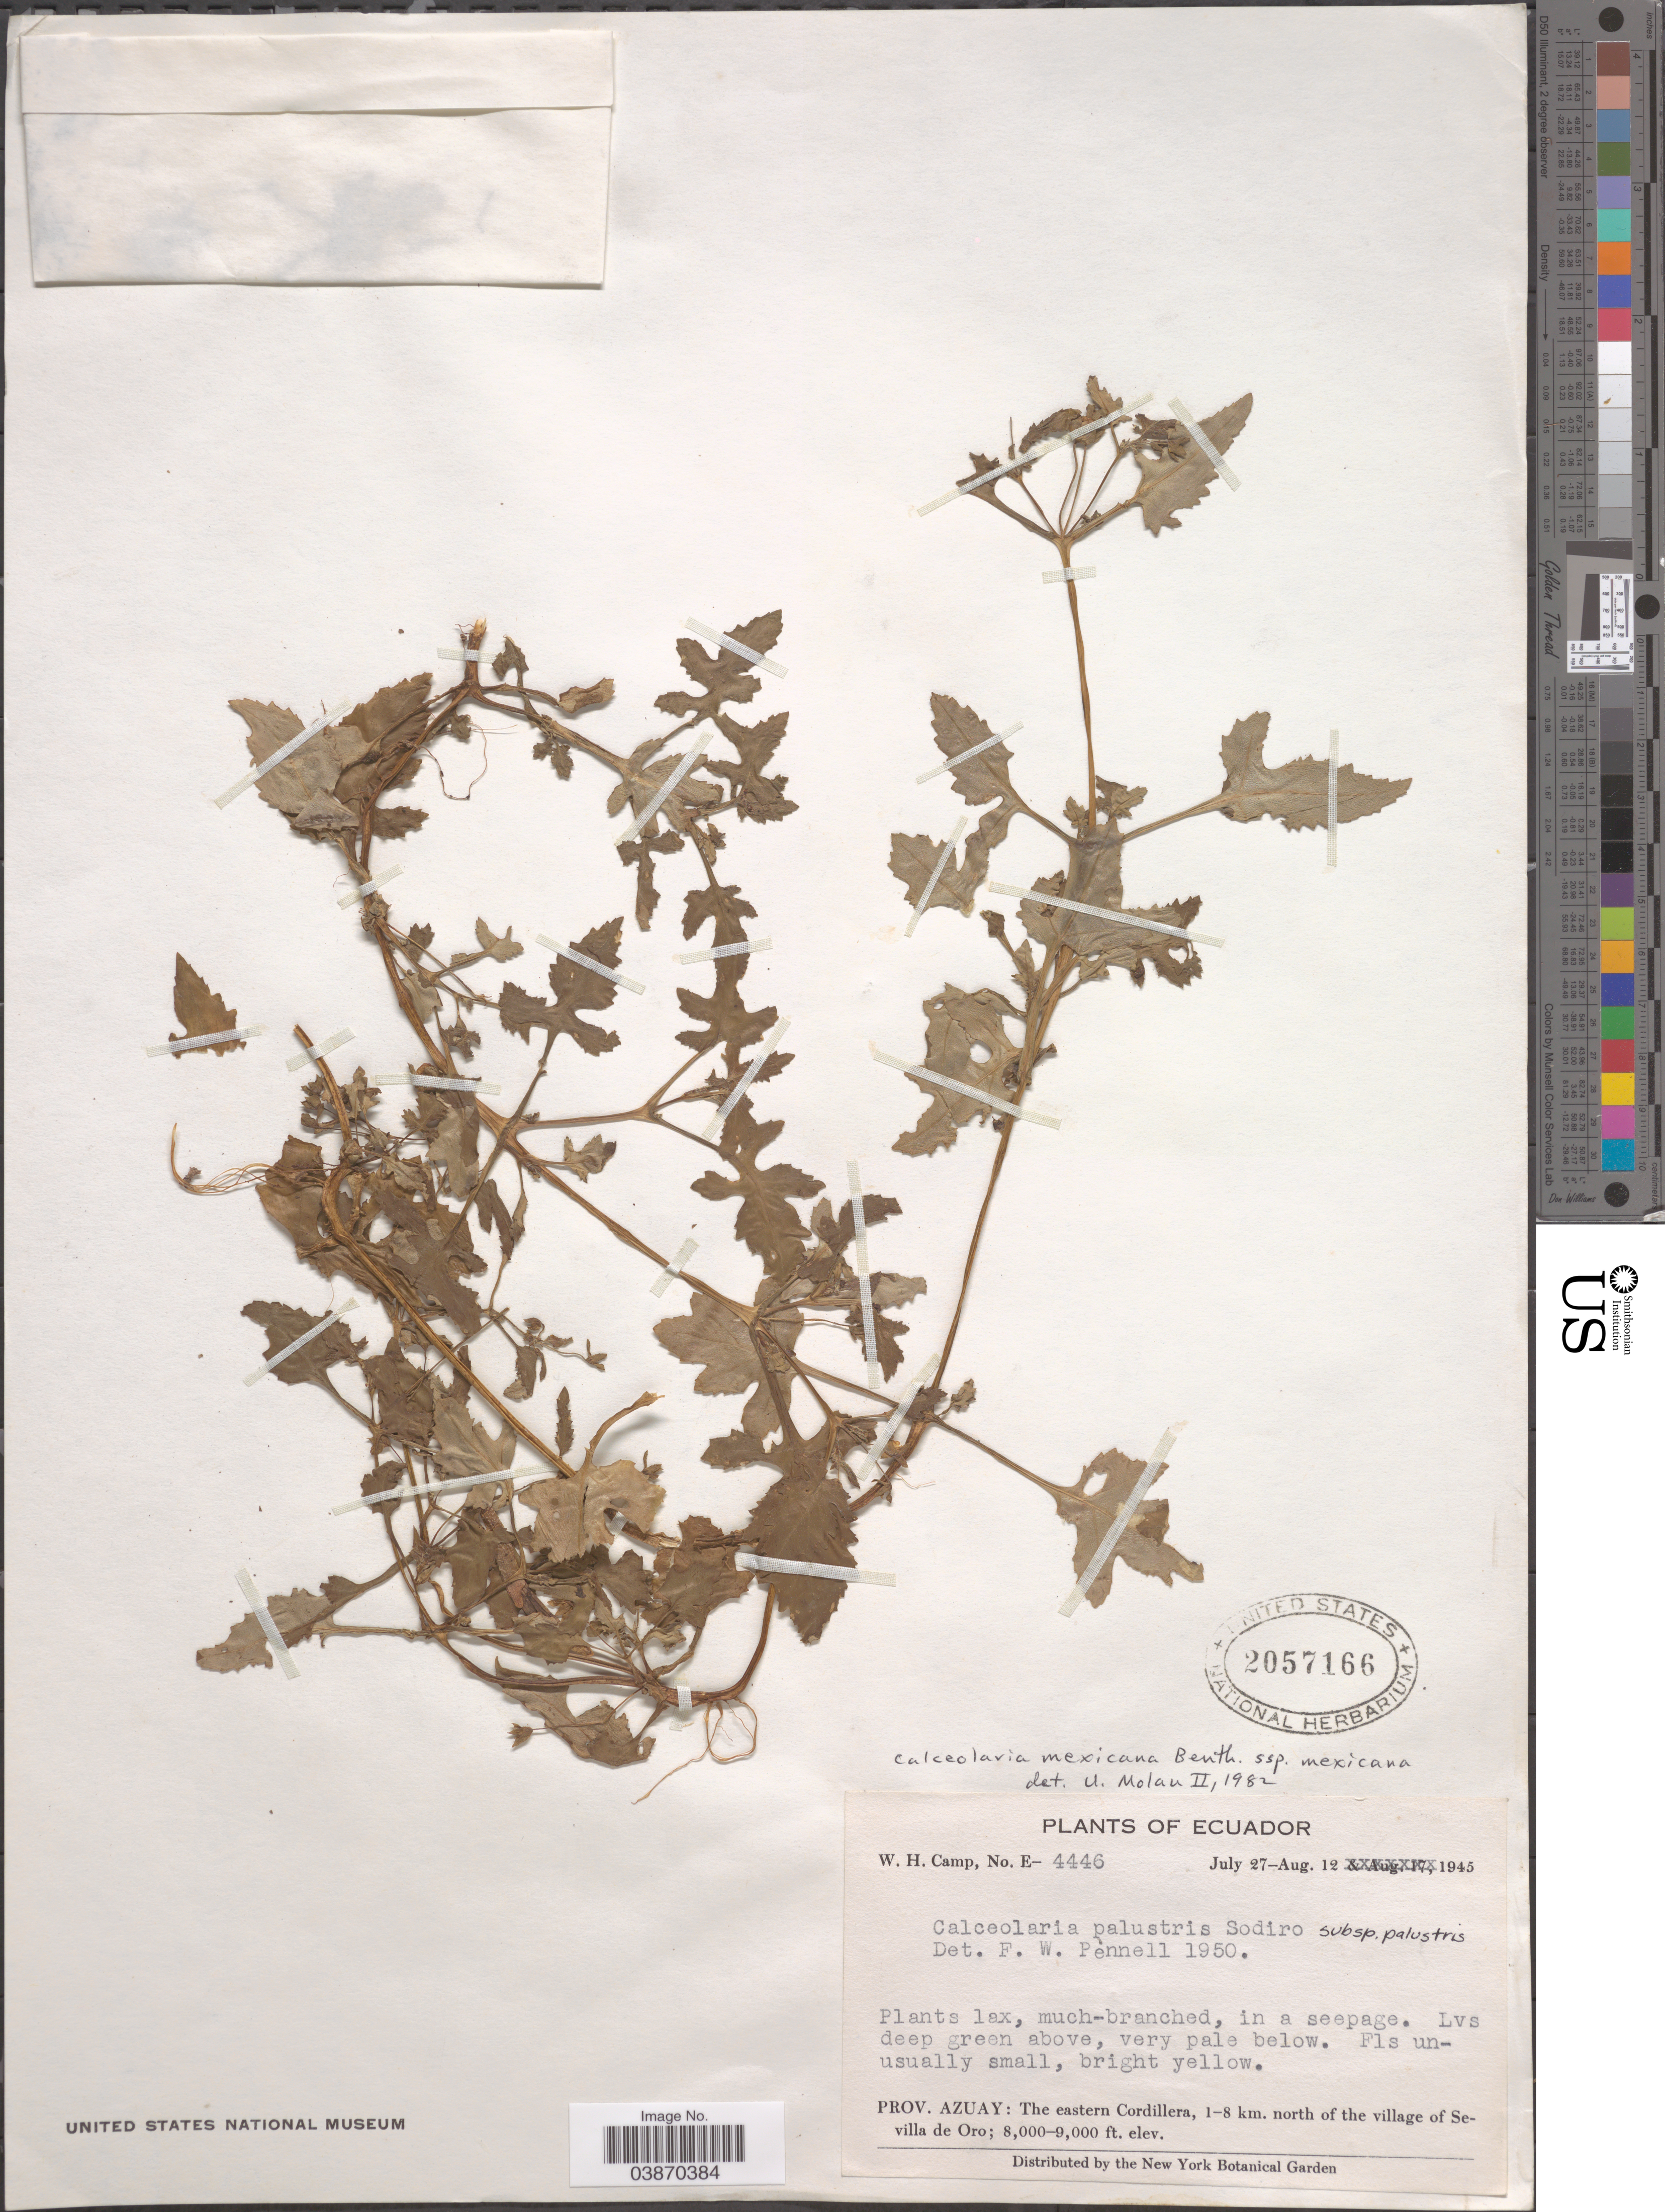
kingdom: Plantae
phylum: Tracheophyta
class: Magnoliopsida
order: Lamiales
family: Calceolariaceae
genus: Calceolaria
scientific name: Calceolaria mexicana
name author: Benth.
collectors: W. H. Camp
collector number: E-4446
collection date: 1945-07-27/1945-08-12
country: Ecuador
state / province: Azuay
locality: The eastern Cordillera, 1-8 km. north of the village of Sevilla de Oro.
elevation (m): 2438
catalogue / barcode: US 2057166